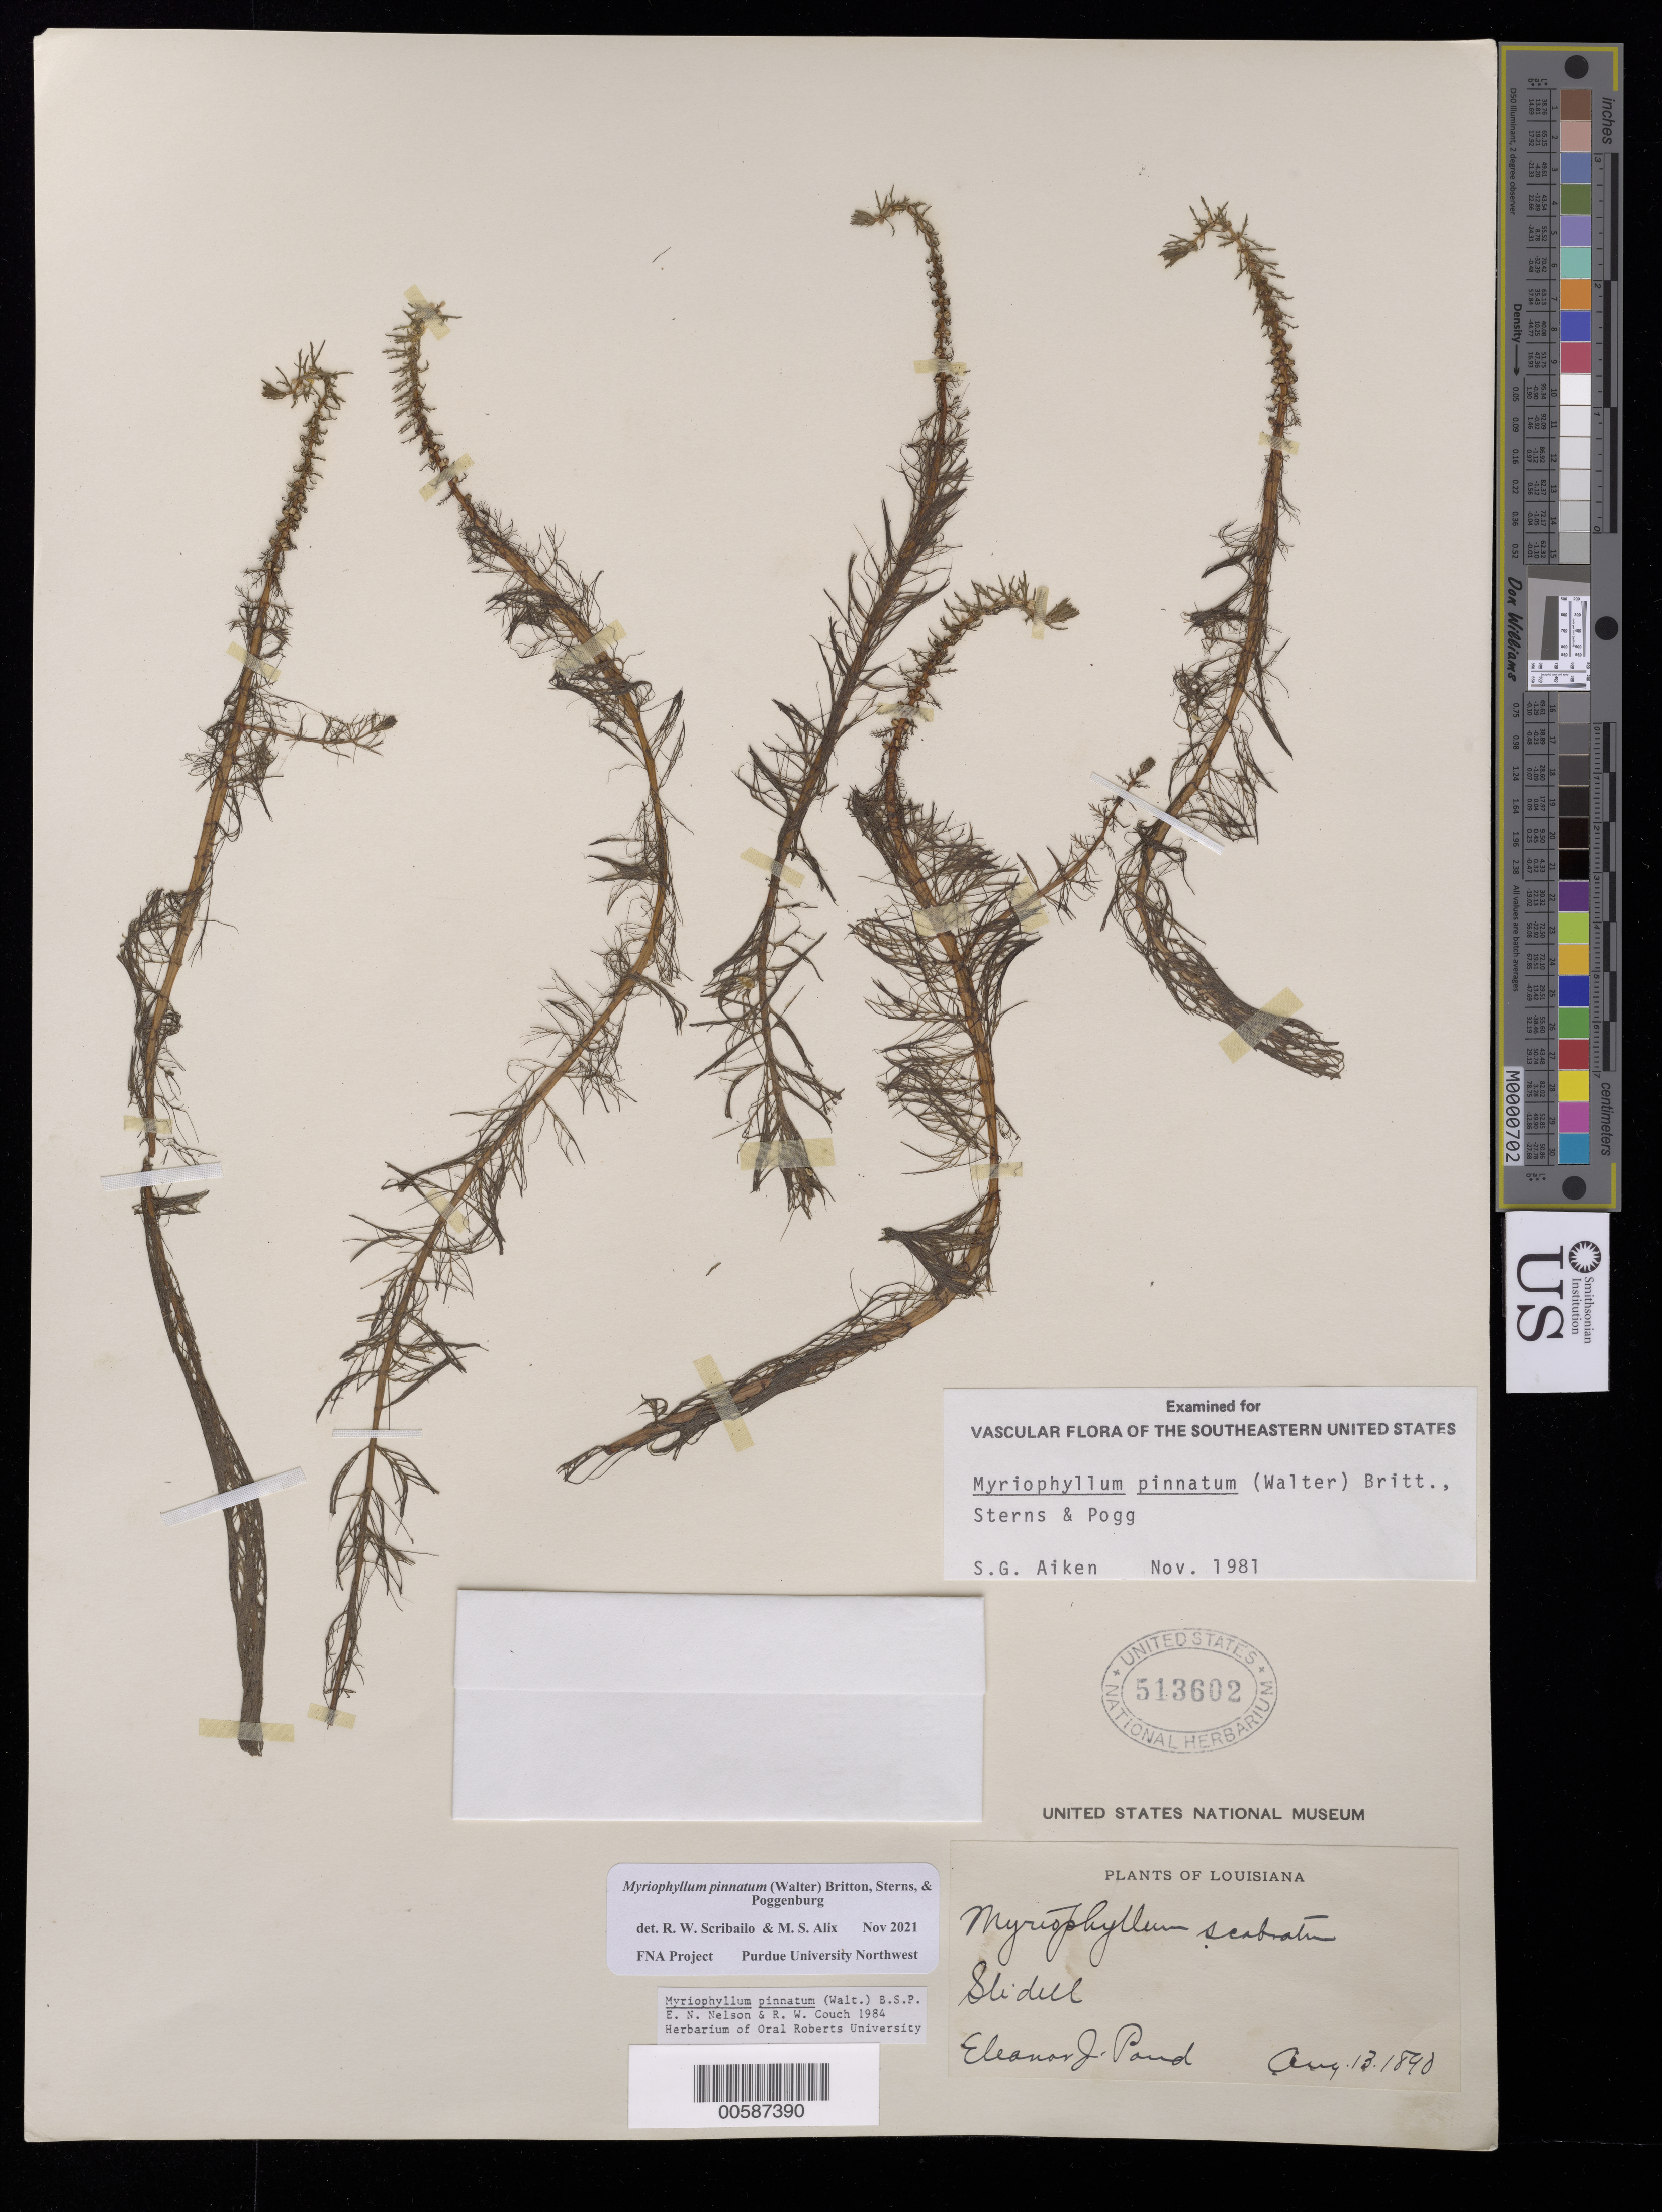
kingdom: Plantae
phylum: Tracheophyta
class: Magnoliopsida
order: Saxifragales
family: Haloragaceae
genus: Myriophyllum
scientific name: Myriophyllum pinnatum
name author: (Walter) Britton, Stearns & Poggenb.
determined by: Scribailo, R. W.; Alix, M. S.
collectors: E. Pond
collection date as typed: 13 Aug 1890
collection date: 1890-08-13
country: United States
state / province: Louisiana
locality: Slidell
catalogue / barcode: US 513602